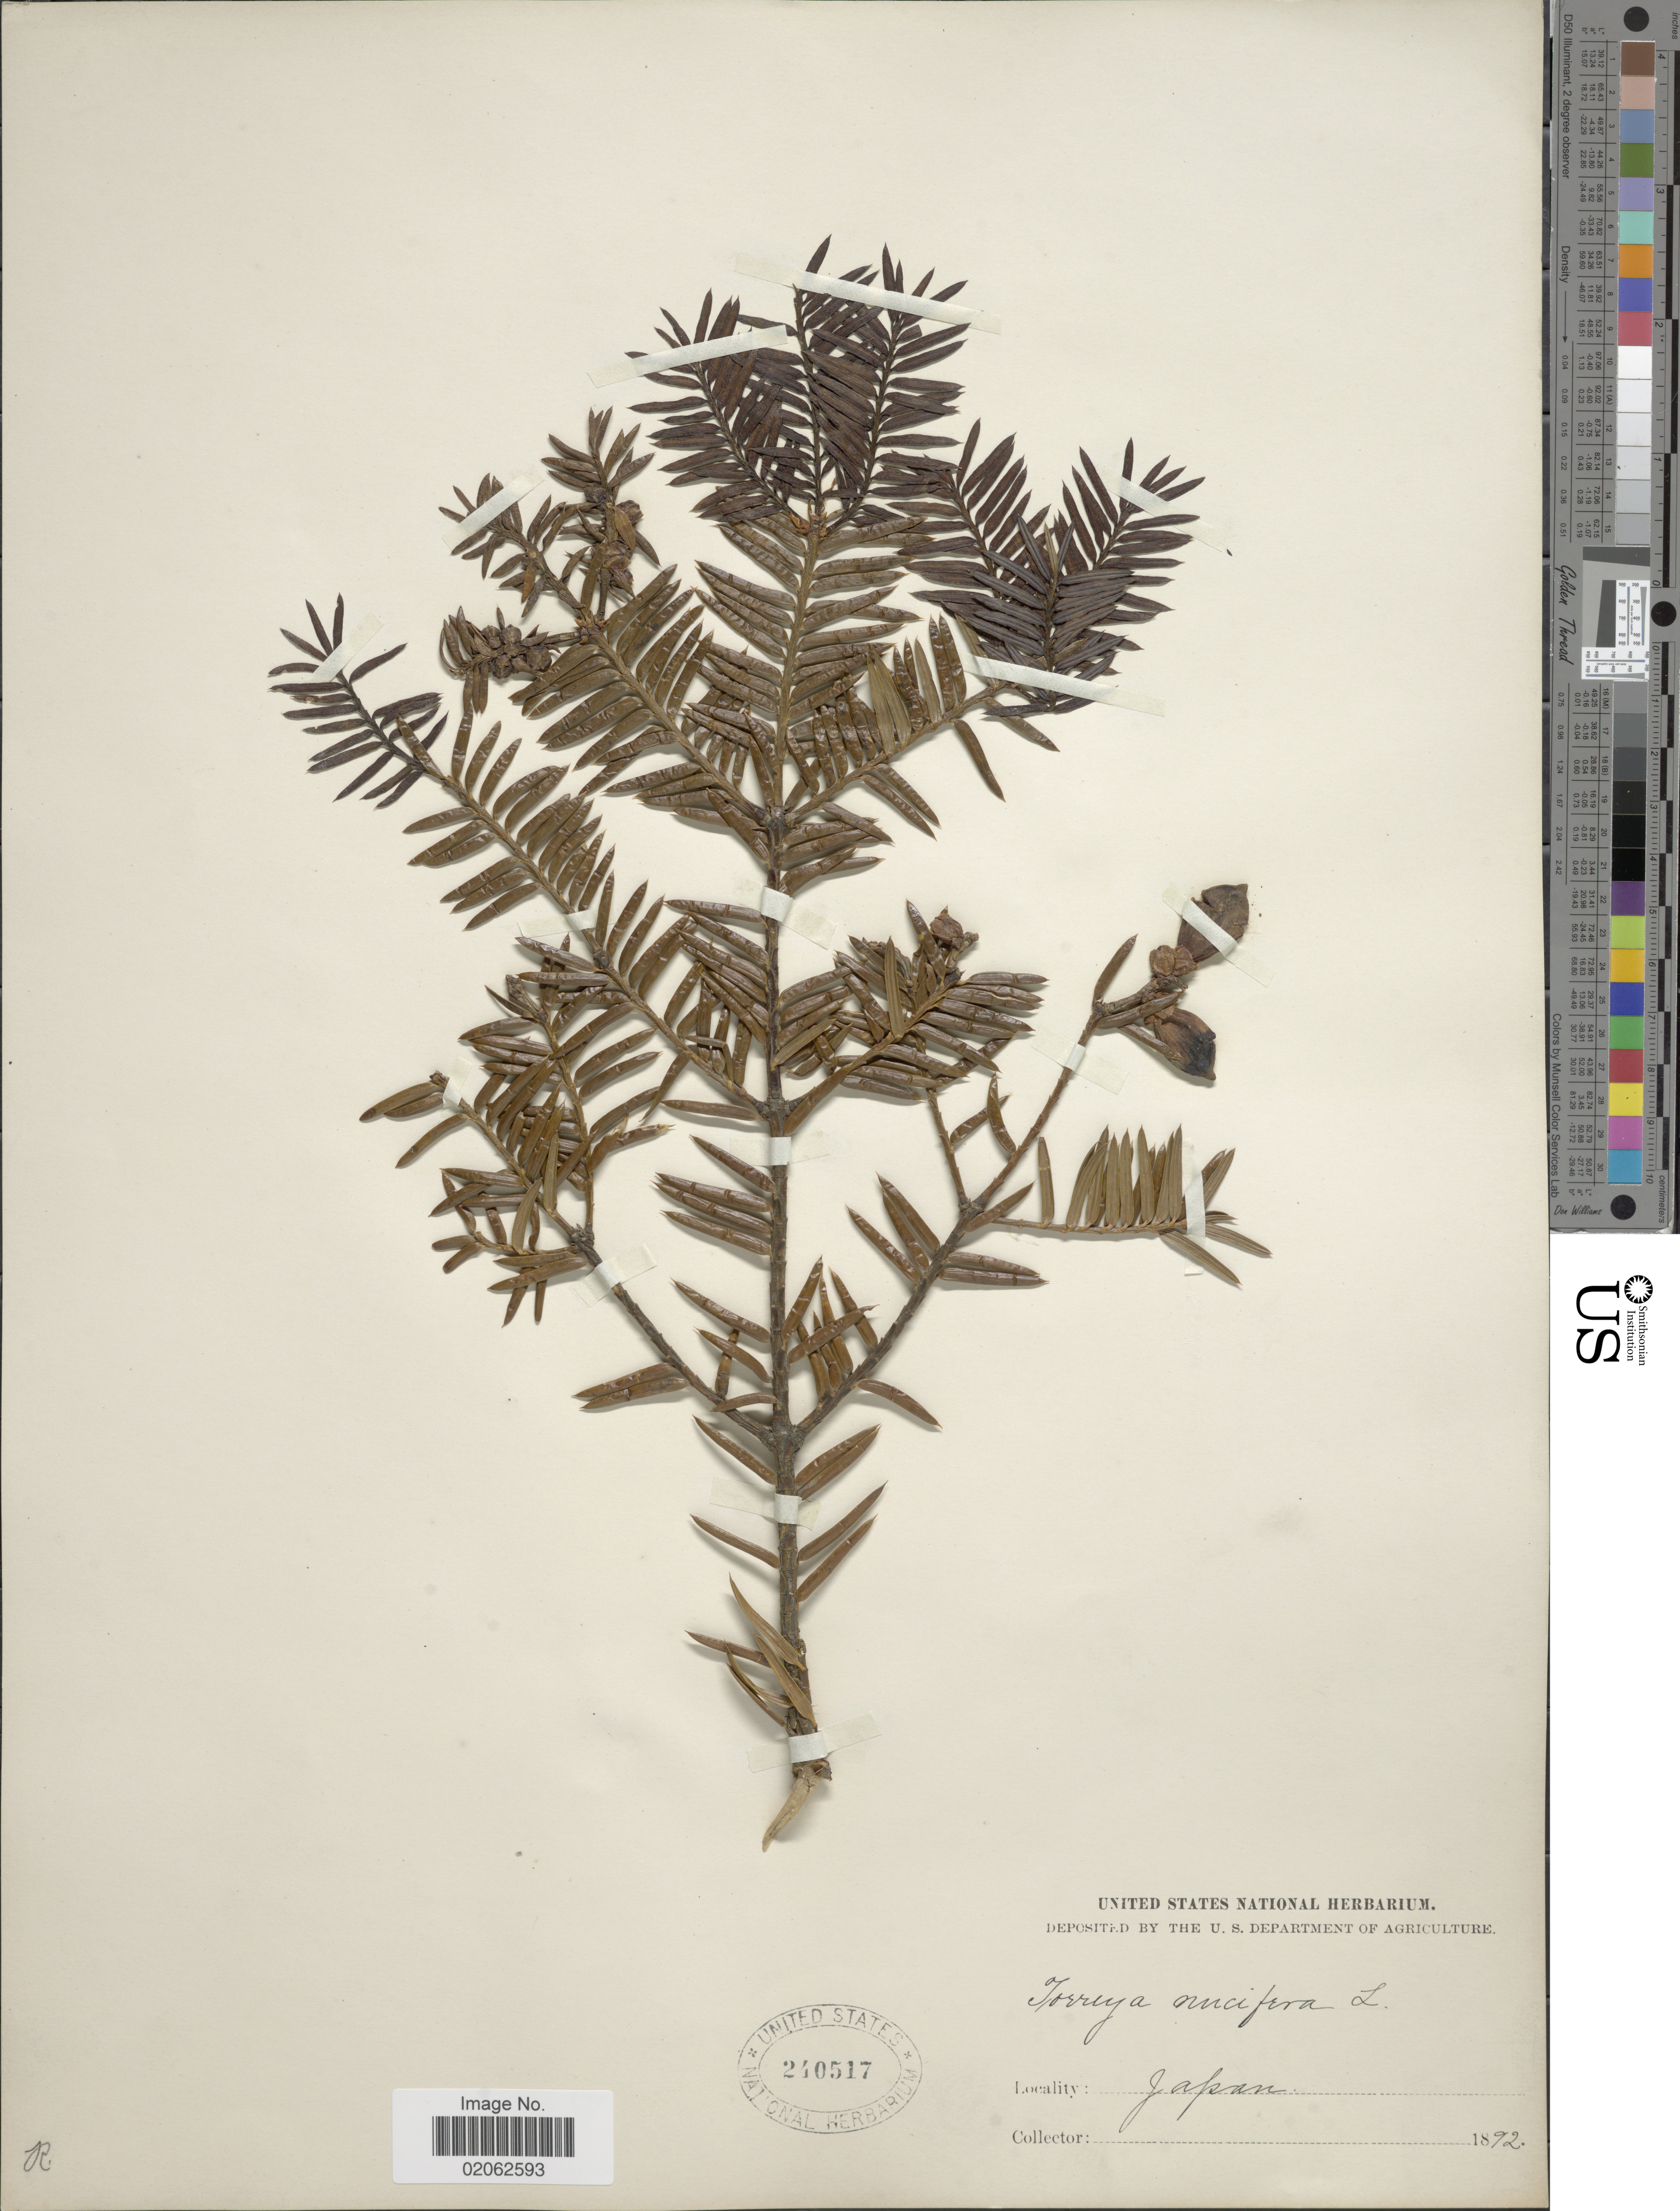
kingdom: Plantae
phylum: Tracheophyta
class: Pinopsida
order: Pinales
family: Taxaceae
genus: Torreya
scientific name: Torreya nucifera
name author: (L.) Siebold & Zucc.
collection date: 1892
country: Japan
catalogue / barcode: US 240517